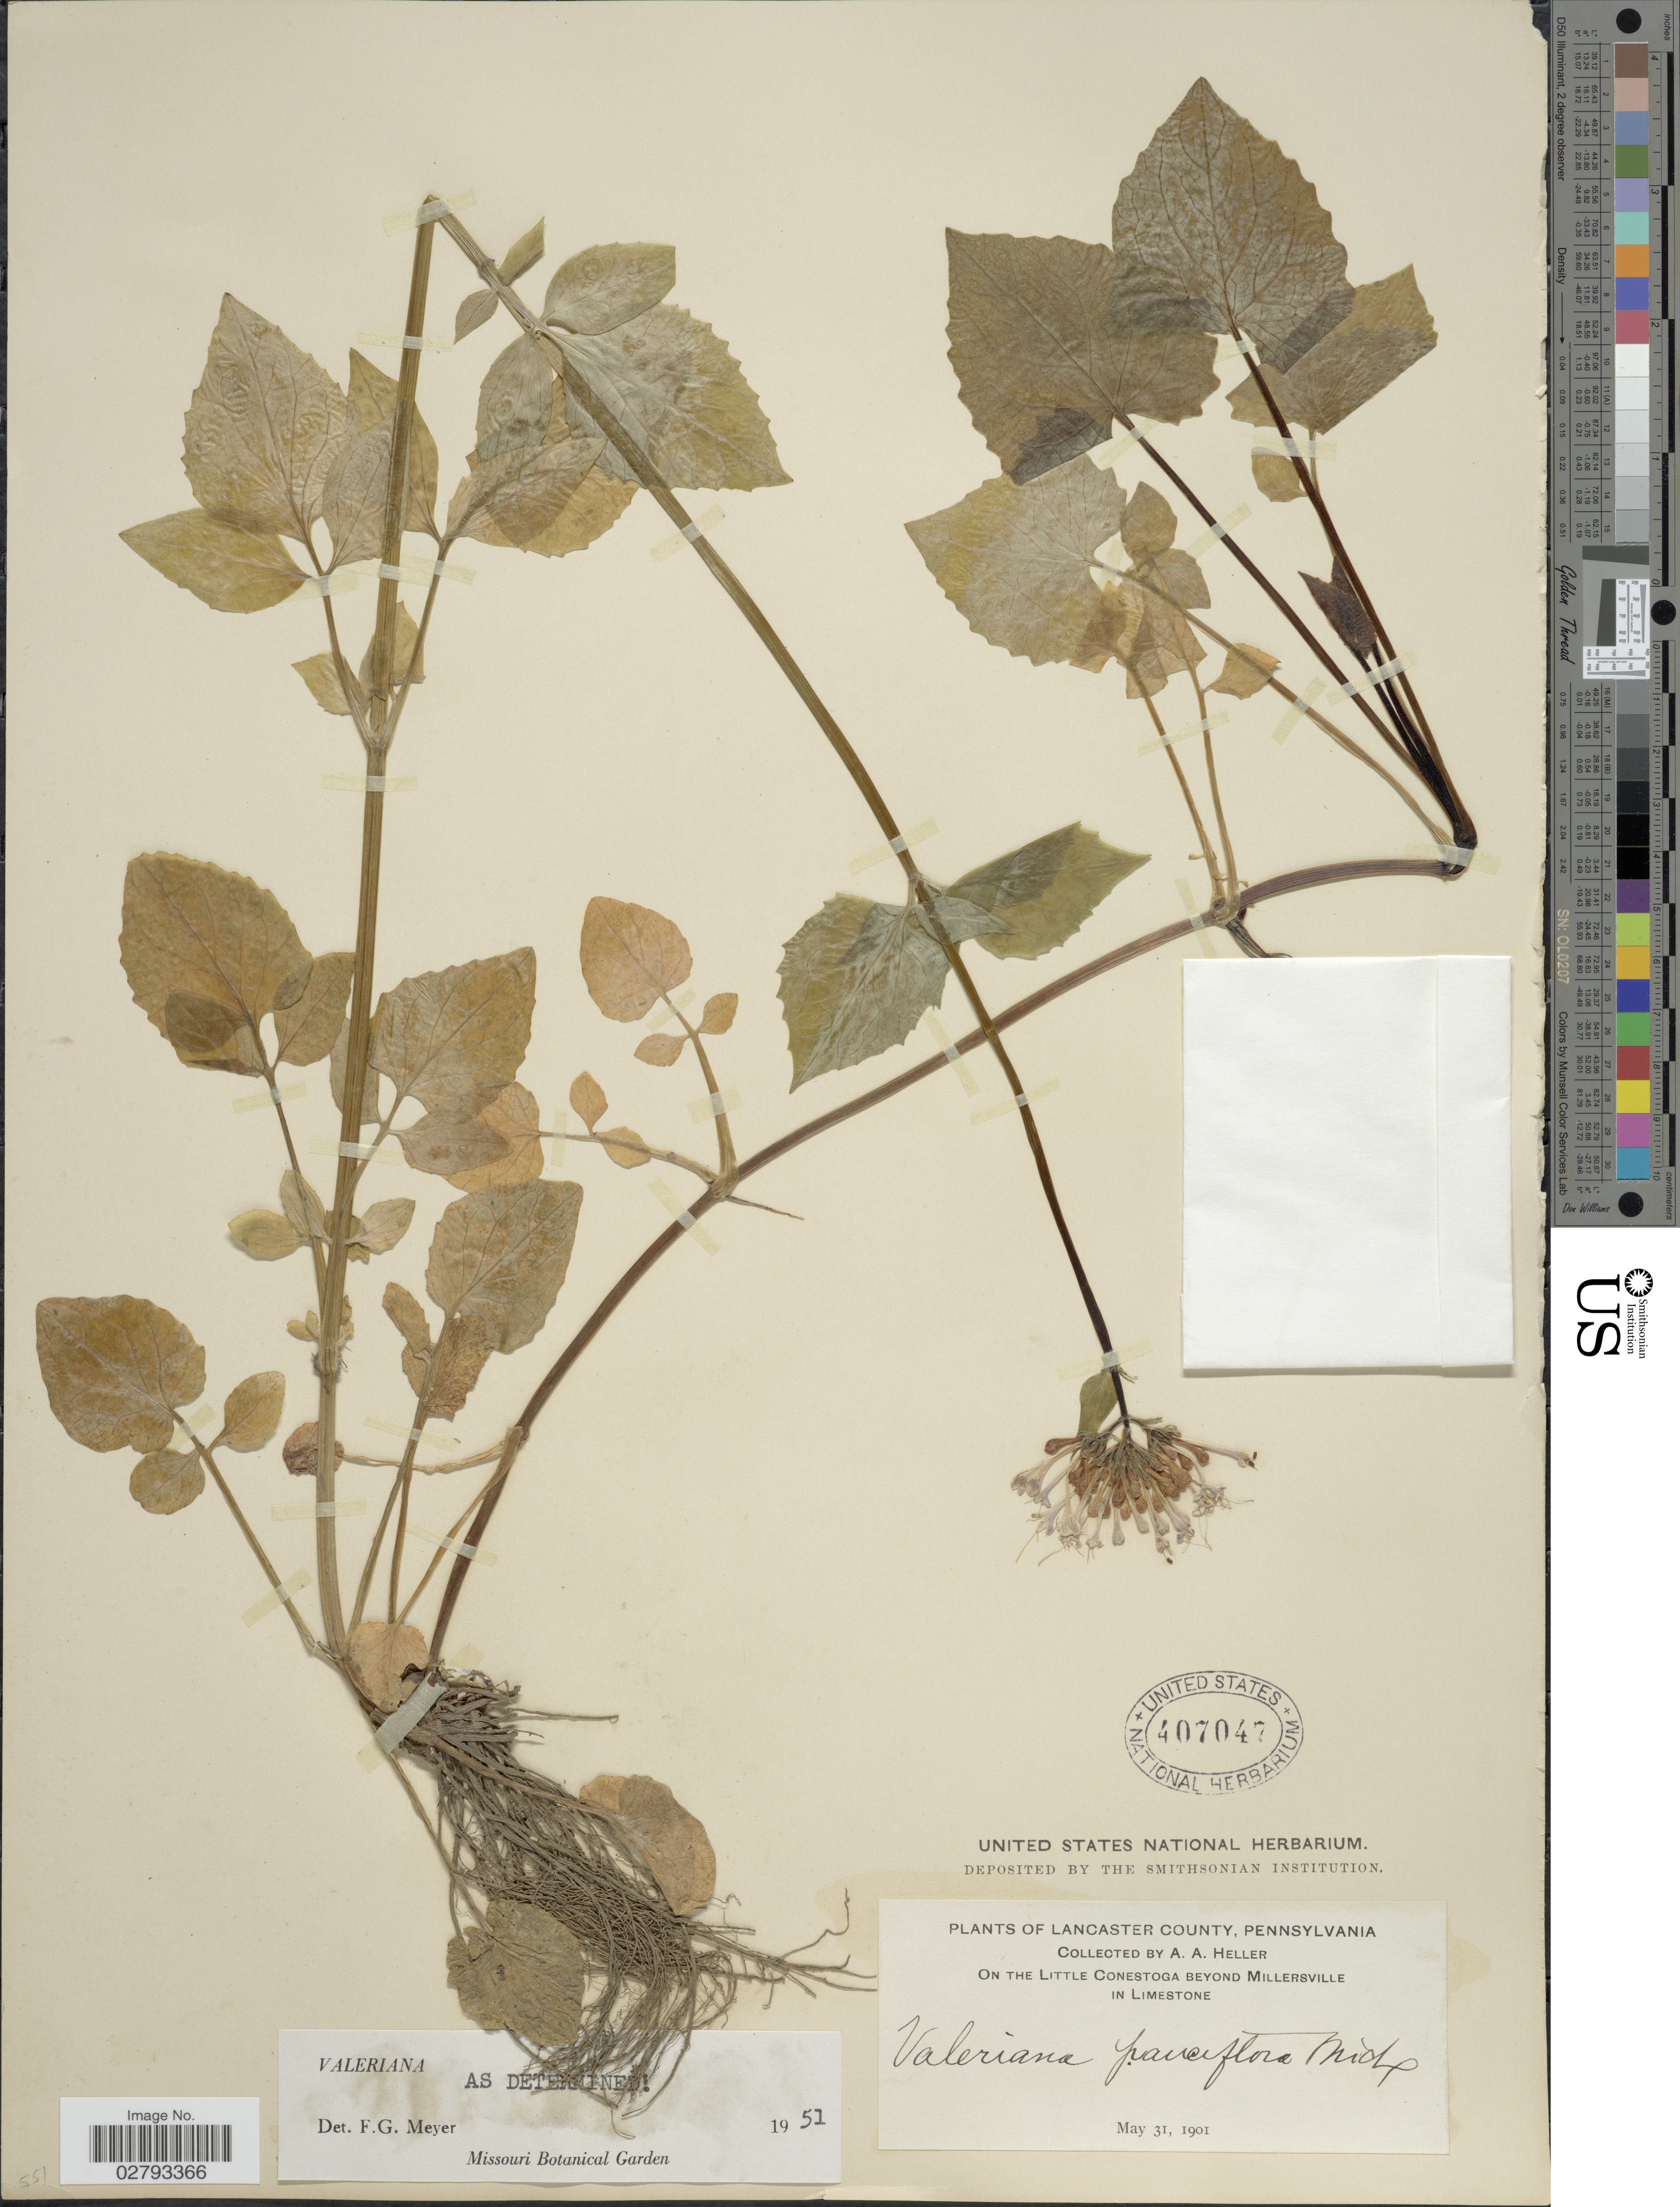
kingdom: Plantae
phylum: Tracheophyta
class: Magnoliopsida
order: Dipsacales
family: Caprifoliaceae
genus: Valeriana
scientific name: Valeriana pauciflora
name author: Michx.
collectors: A. A. Heller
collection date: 1901-05-31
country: United States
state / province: Pennsylvania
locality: Lancaster County. On the Little Conestoga beyond Millersville in Limestone.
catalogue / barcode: US 407047